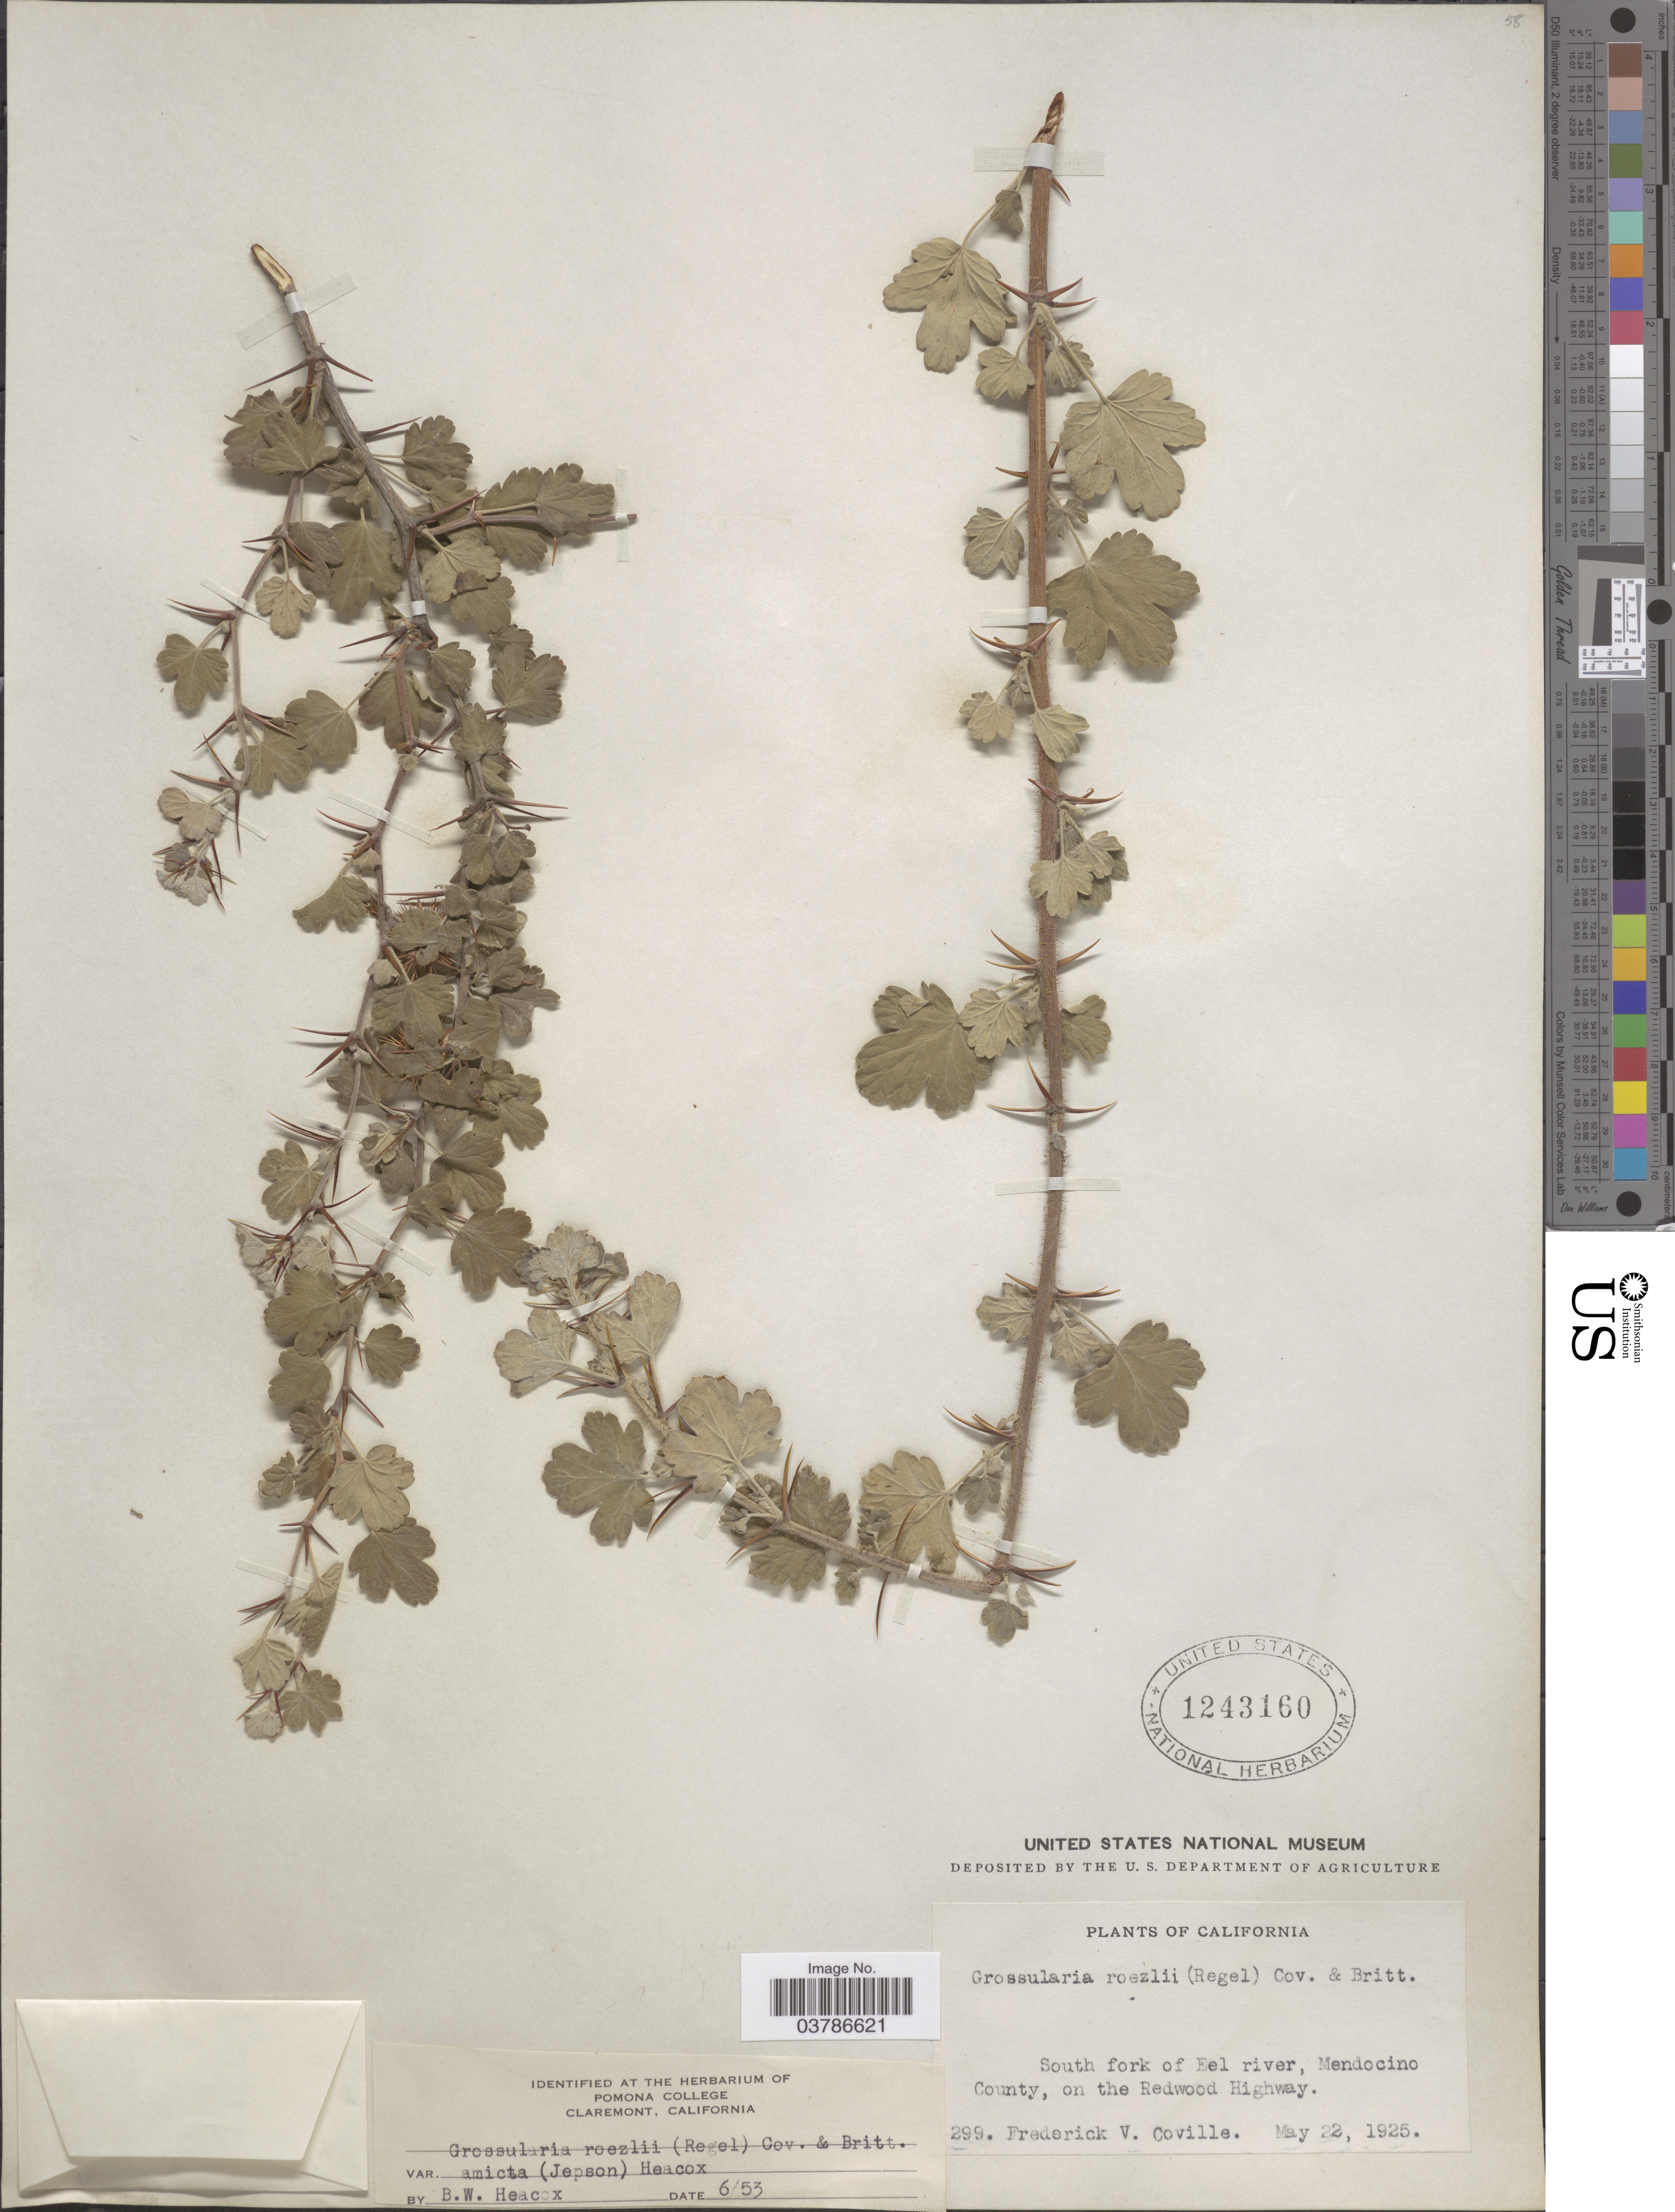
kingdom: Plantae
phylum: Tracheophyta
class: Magnoliopsida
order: Saxifragales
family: Grossulariaceae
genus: Ribes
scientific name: Ribes roezlii var. amictum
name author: (Greene) Jeps.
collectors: F. V. Coville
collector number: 299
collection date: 1925-05-22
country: United States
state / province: California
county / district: Mendocino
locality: South fork of Eel river, Mendocino County, on the Redwood Highway.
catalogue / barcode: US 1243160